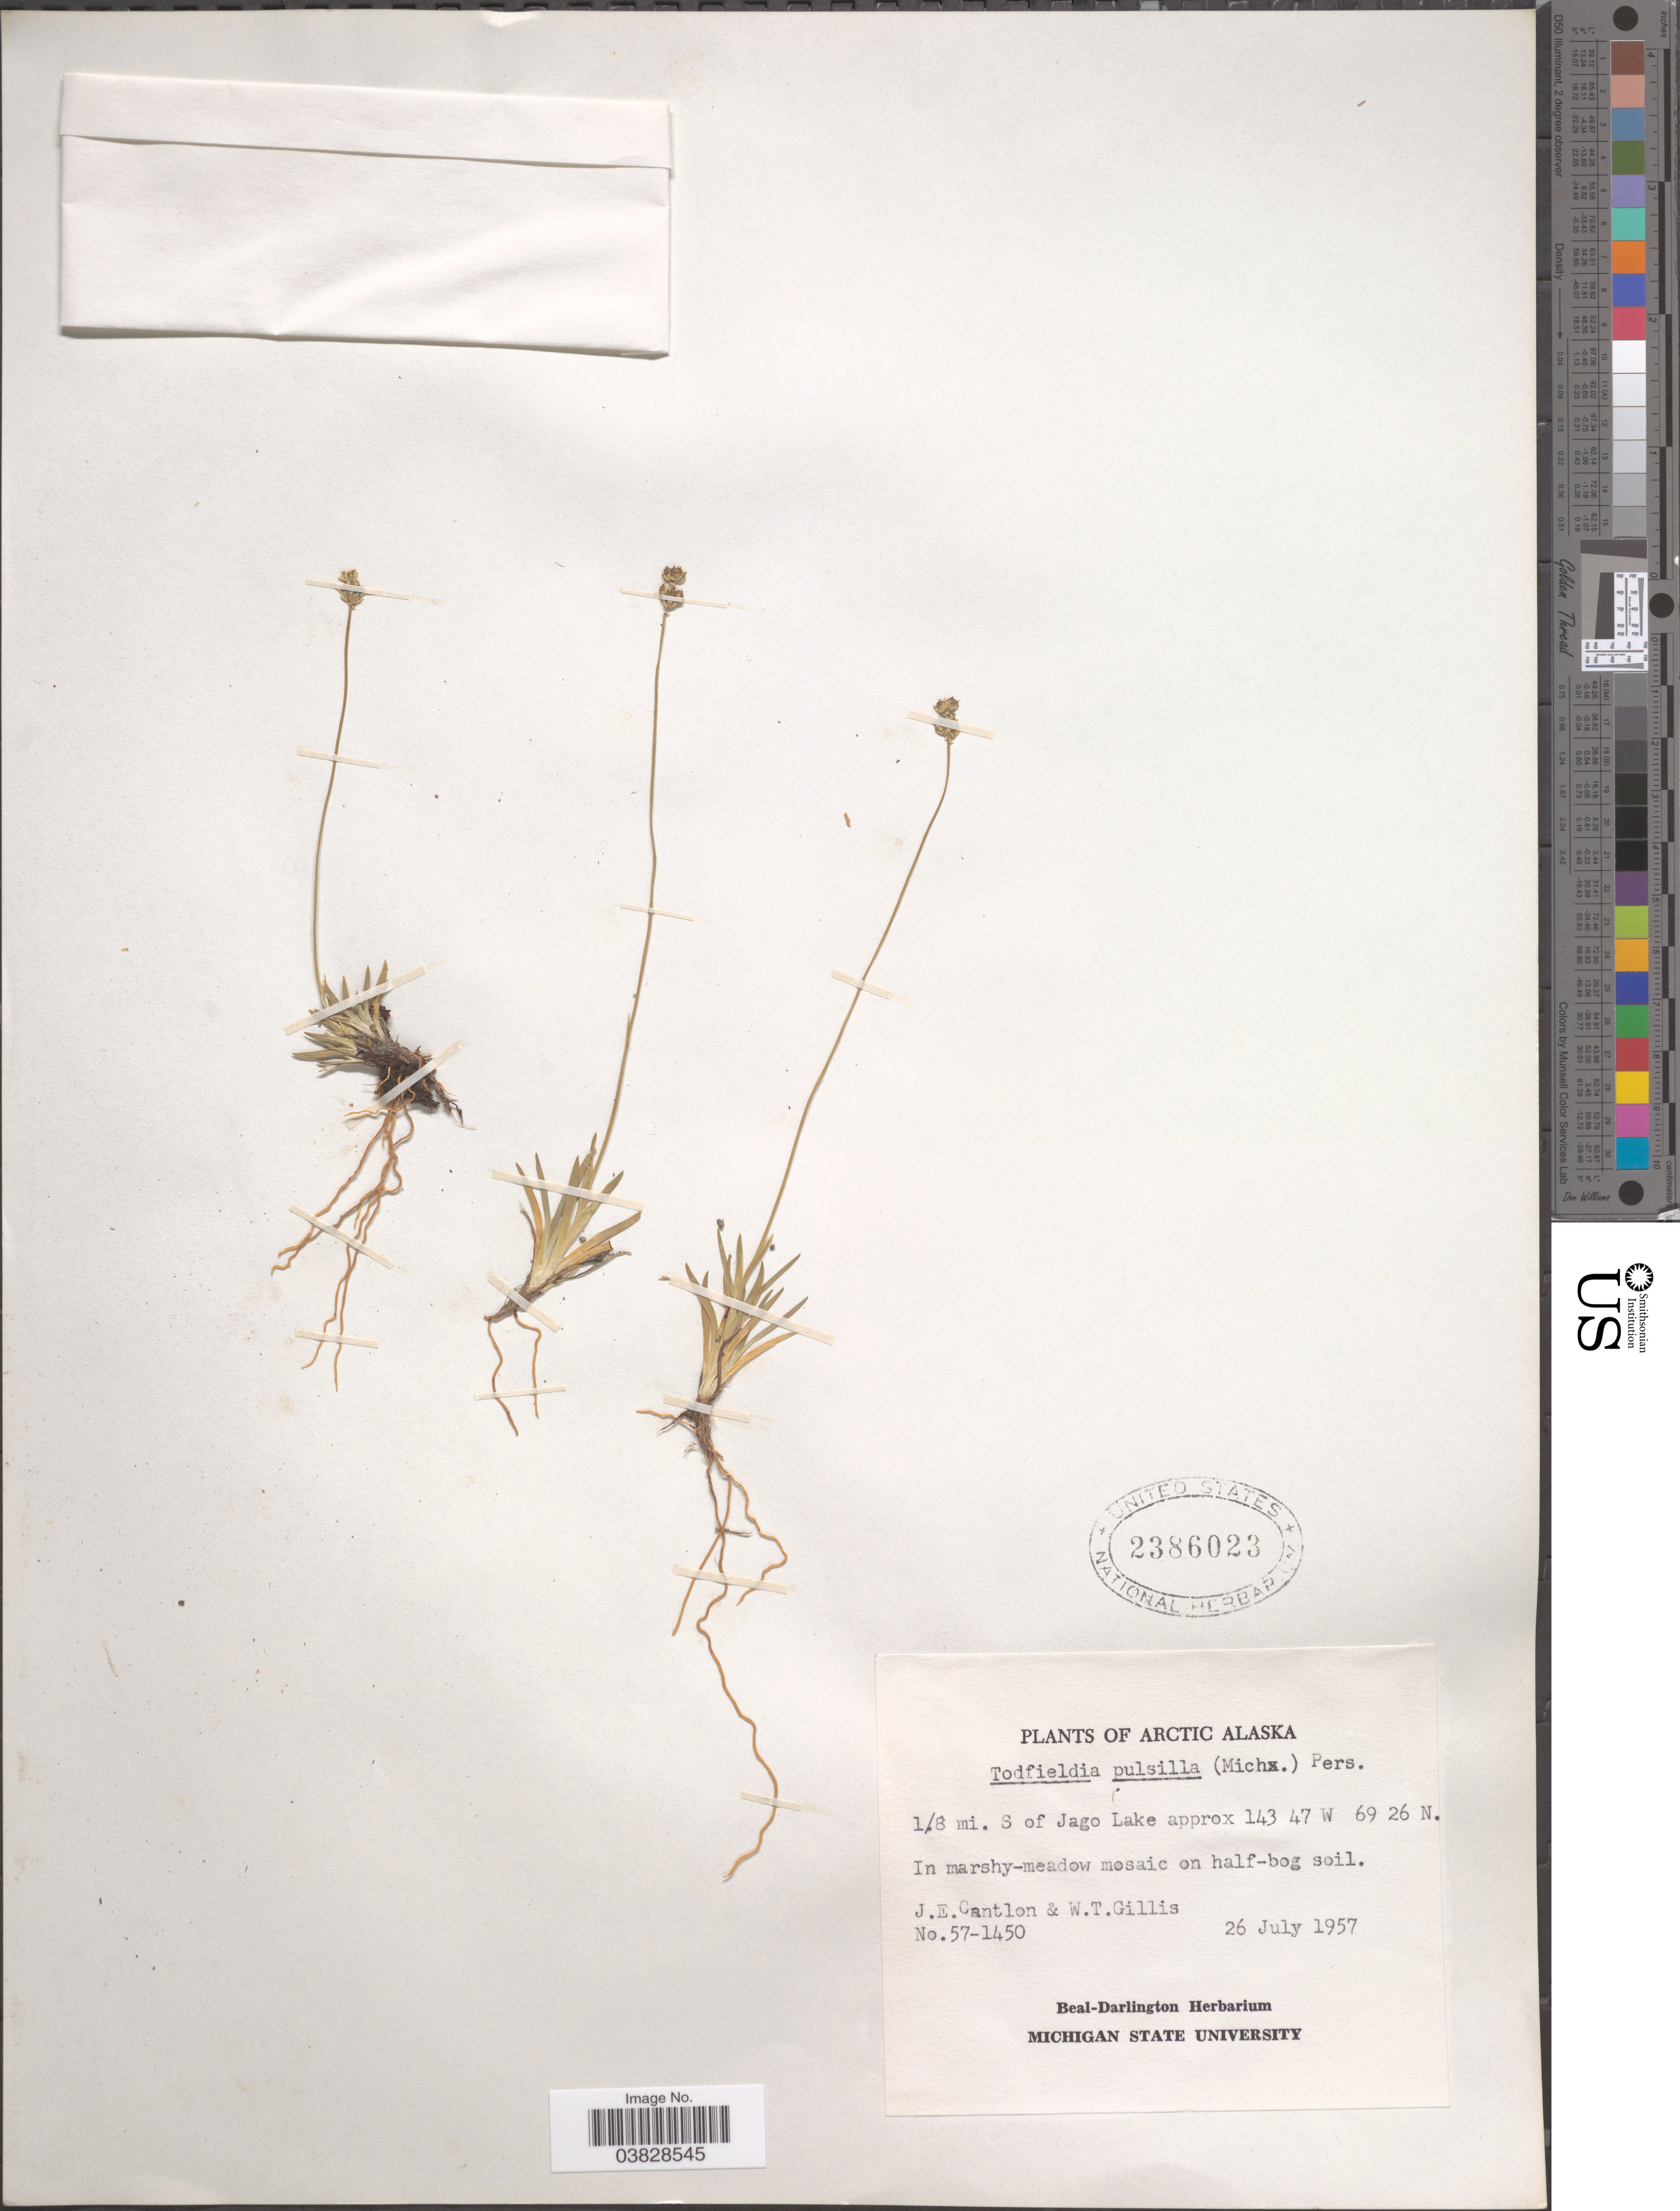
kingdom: Plantae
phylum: Tracheophyta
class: Liliopsida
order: Alismatales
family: Tofieldiaceae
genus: Tofieldia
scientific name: Tofieldia pusilla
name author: (Michx.) Pers.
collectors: J. Cantlon & W. T. Gillis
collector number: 57-1450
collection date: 1957-07-26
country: United States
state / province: Alaska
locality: Arctic Alaska. 1/8 mi. S of Jago Lake.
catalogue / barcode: US 2386023